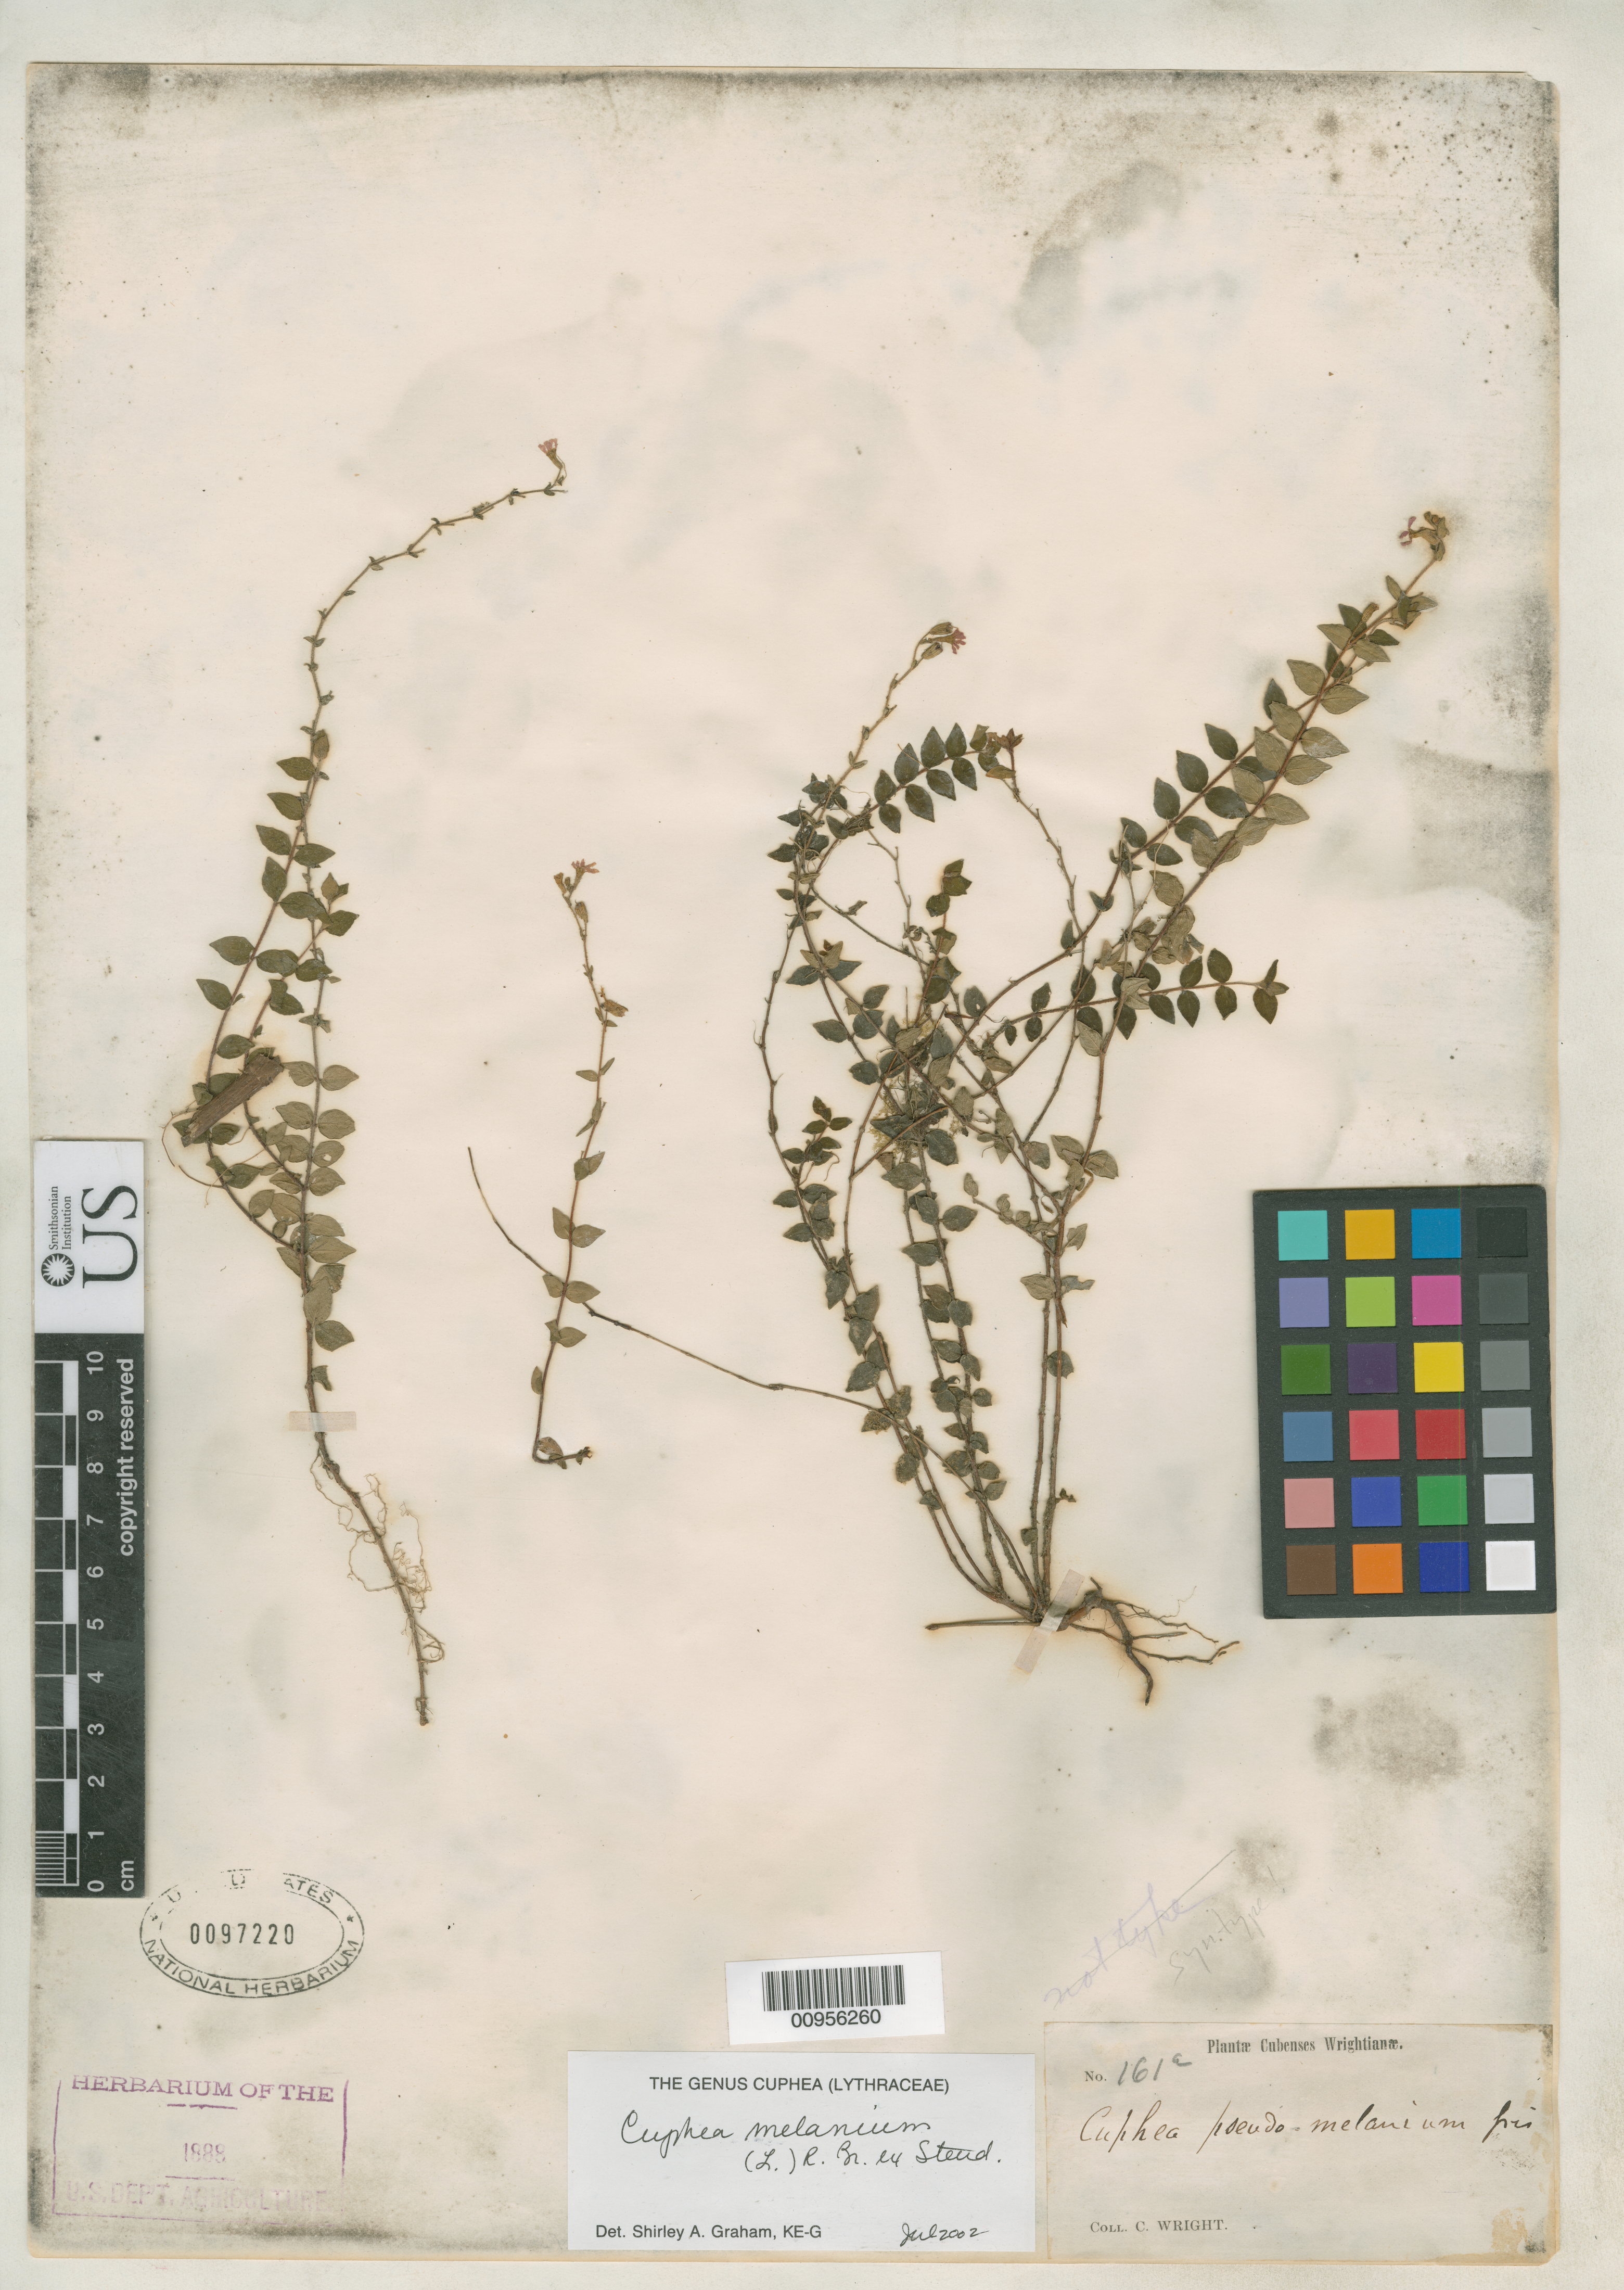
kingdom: Plantae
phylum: Tracheophyta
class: Magnoliopsida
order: Myrtales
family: Lythraceae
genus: Cuphea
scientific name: Cuphea pseudomelanium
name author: Griseb.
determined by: Graham, Shirley Ann Tousch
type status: Syntype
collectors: C. Wright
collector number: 161a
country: Cuba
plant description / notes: Lectotype collection is Wright 1236 as designated by S.A. Graham, Harvard Pap. Bot. 9: 300 (2005).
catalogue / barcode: US 97220